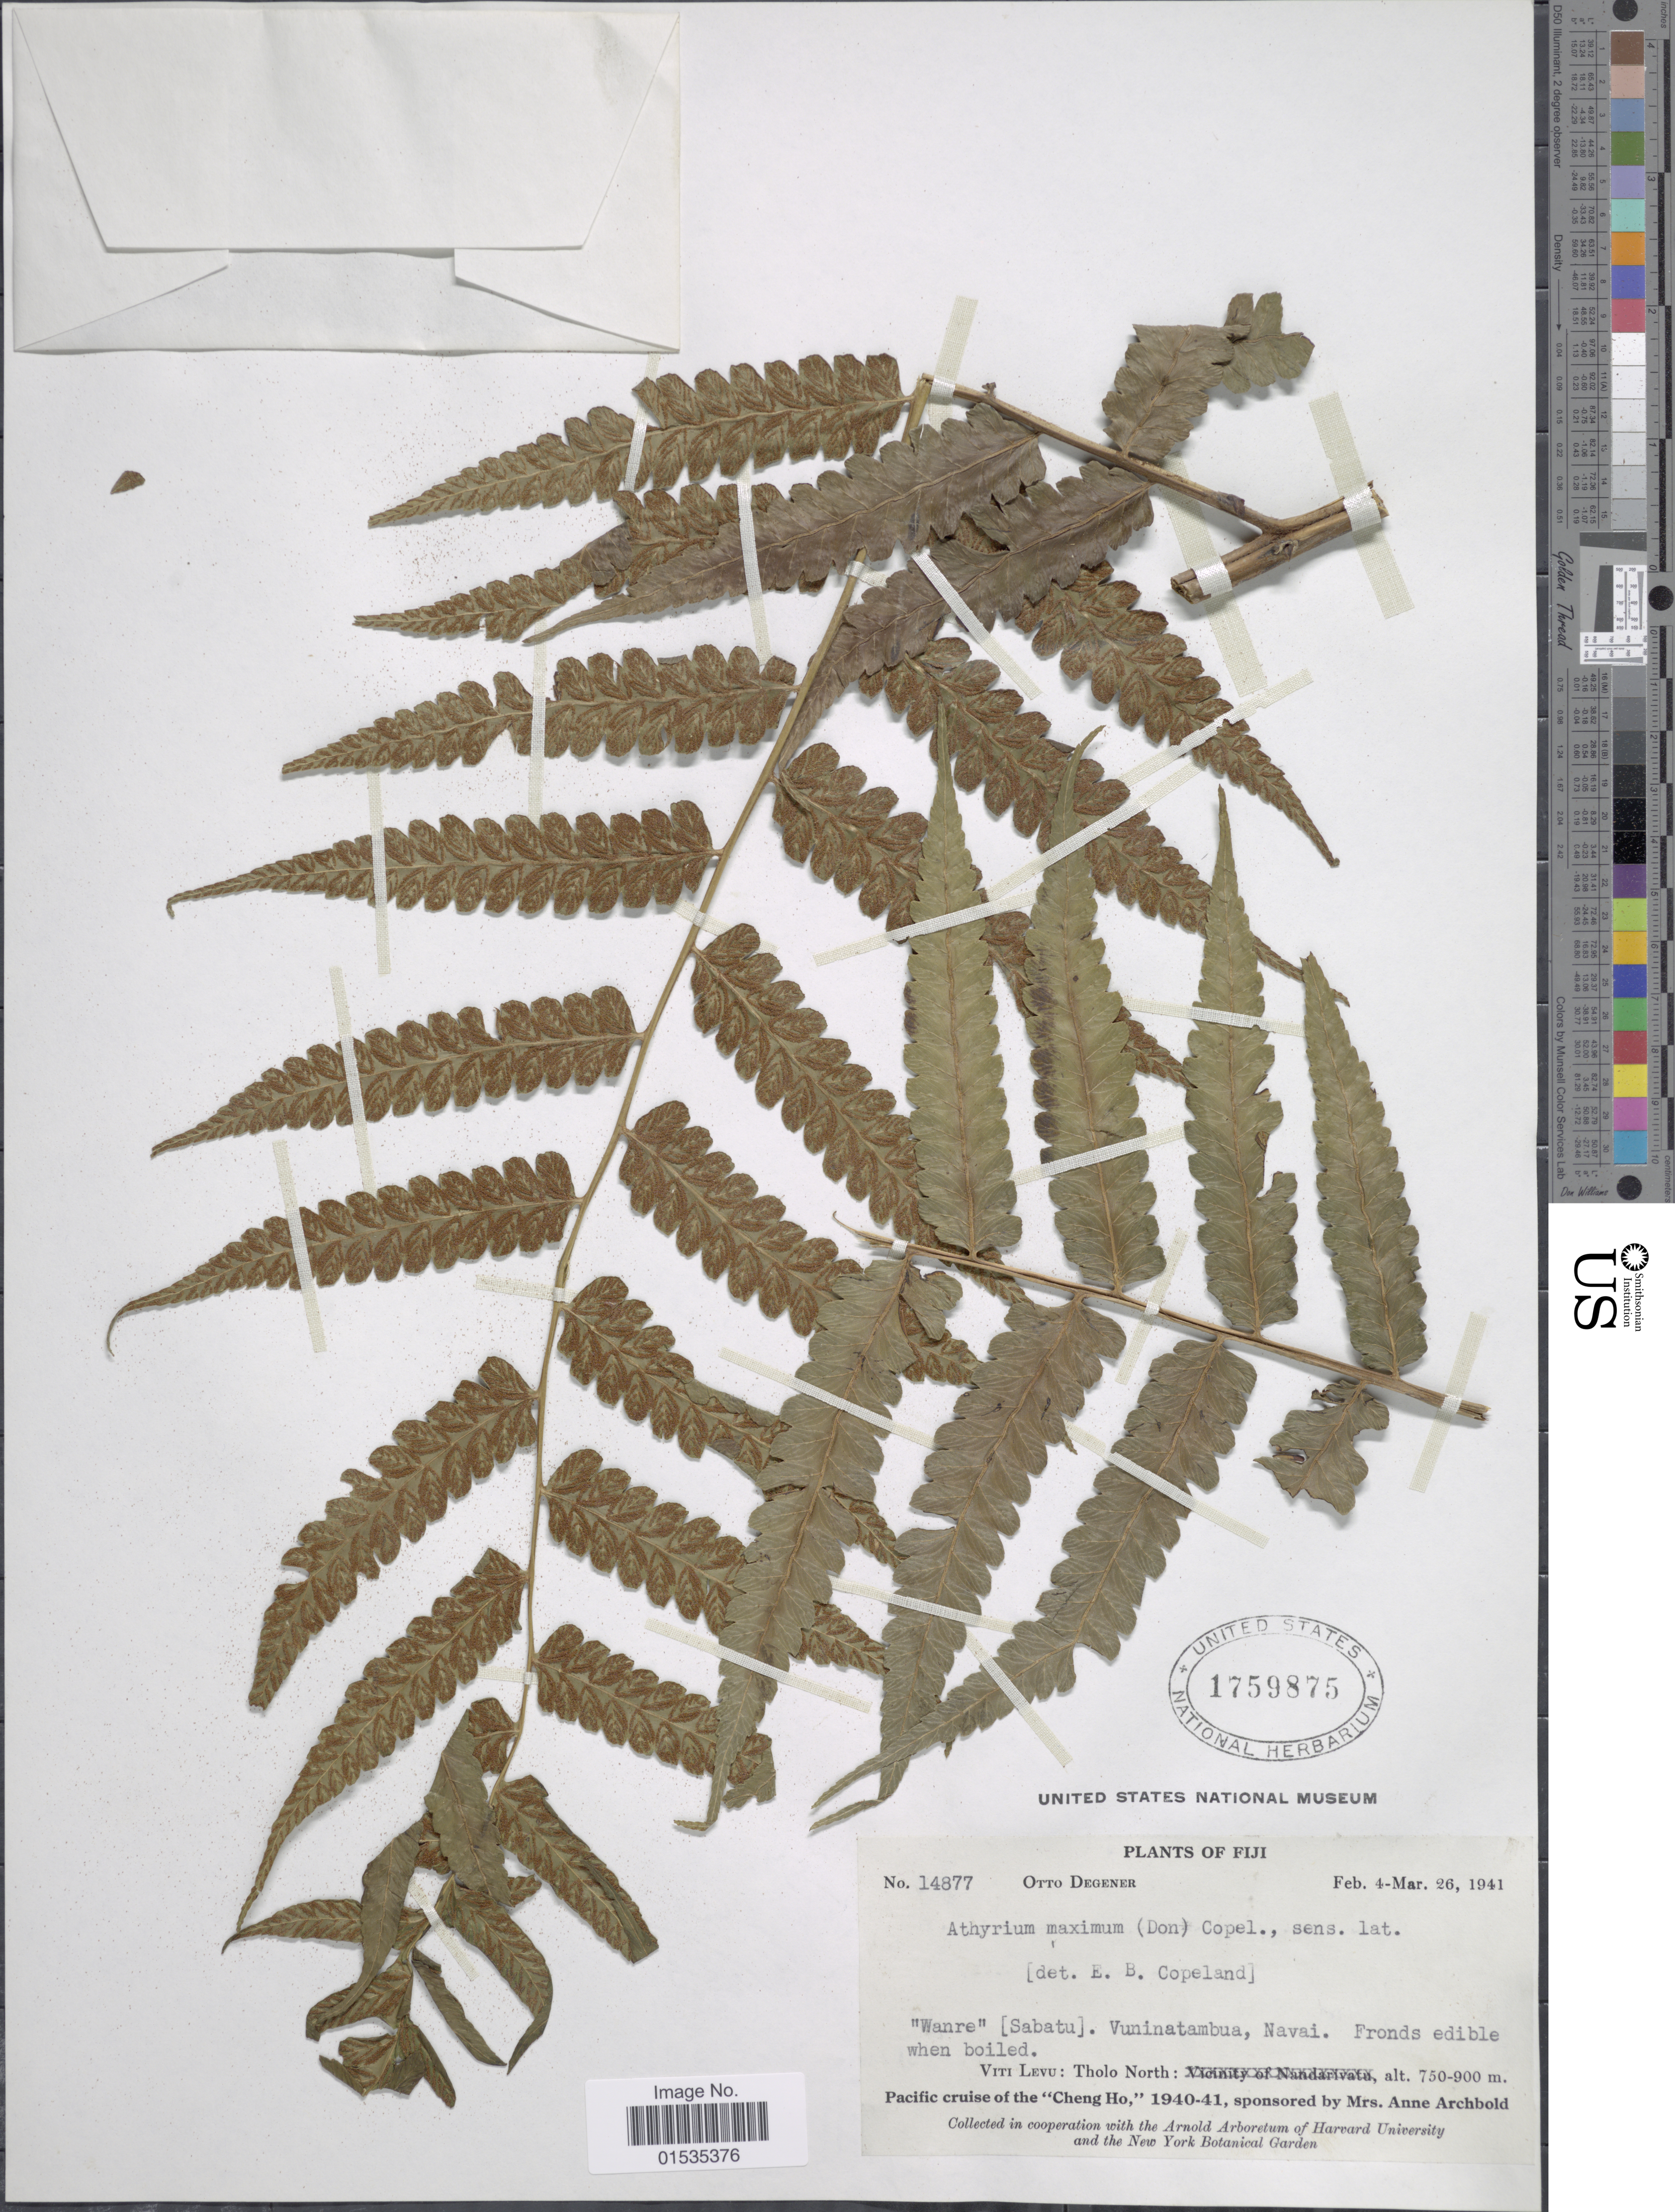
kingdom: Plantae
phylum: Tracheophyta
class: Polypodiopsida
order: Polypodiales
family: Athyriaceae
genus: Diplazium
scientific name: Diplazium dilatatum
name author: Blume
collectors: O. Degener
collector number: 14877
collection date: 1941-03-04/1941-03-26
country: Fiji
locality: Wanre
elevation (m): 750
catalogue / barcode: US 1759875